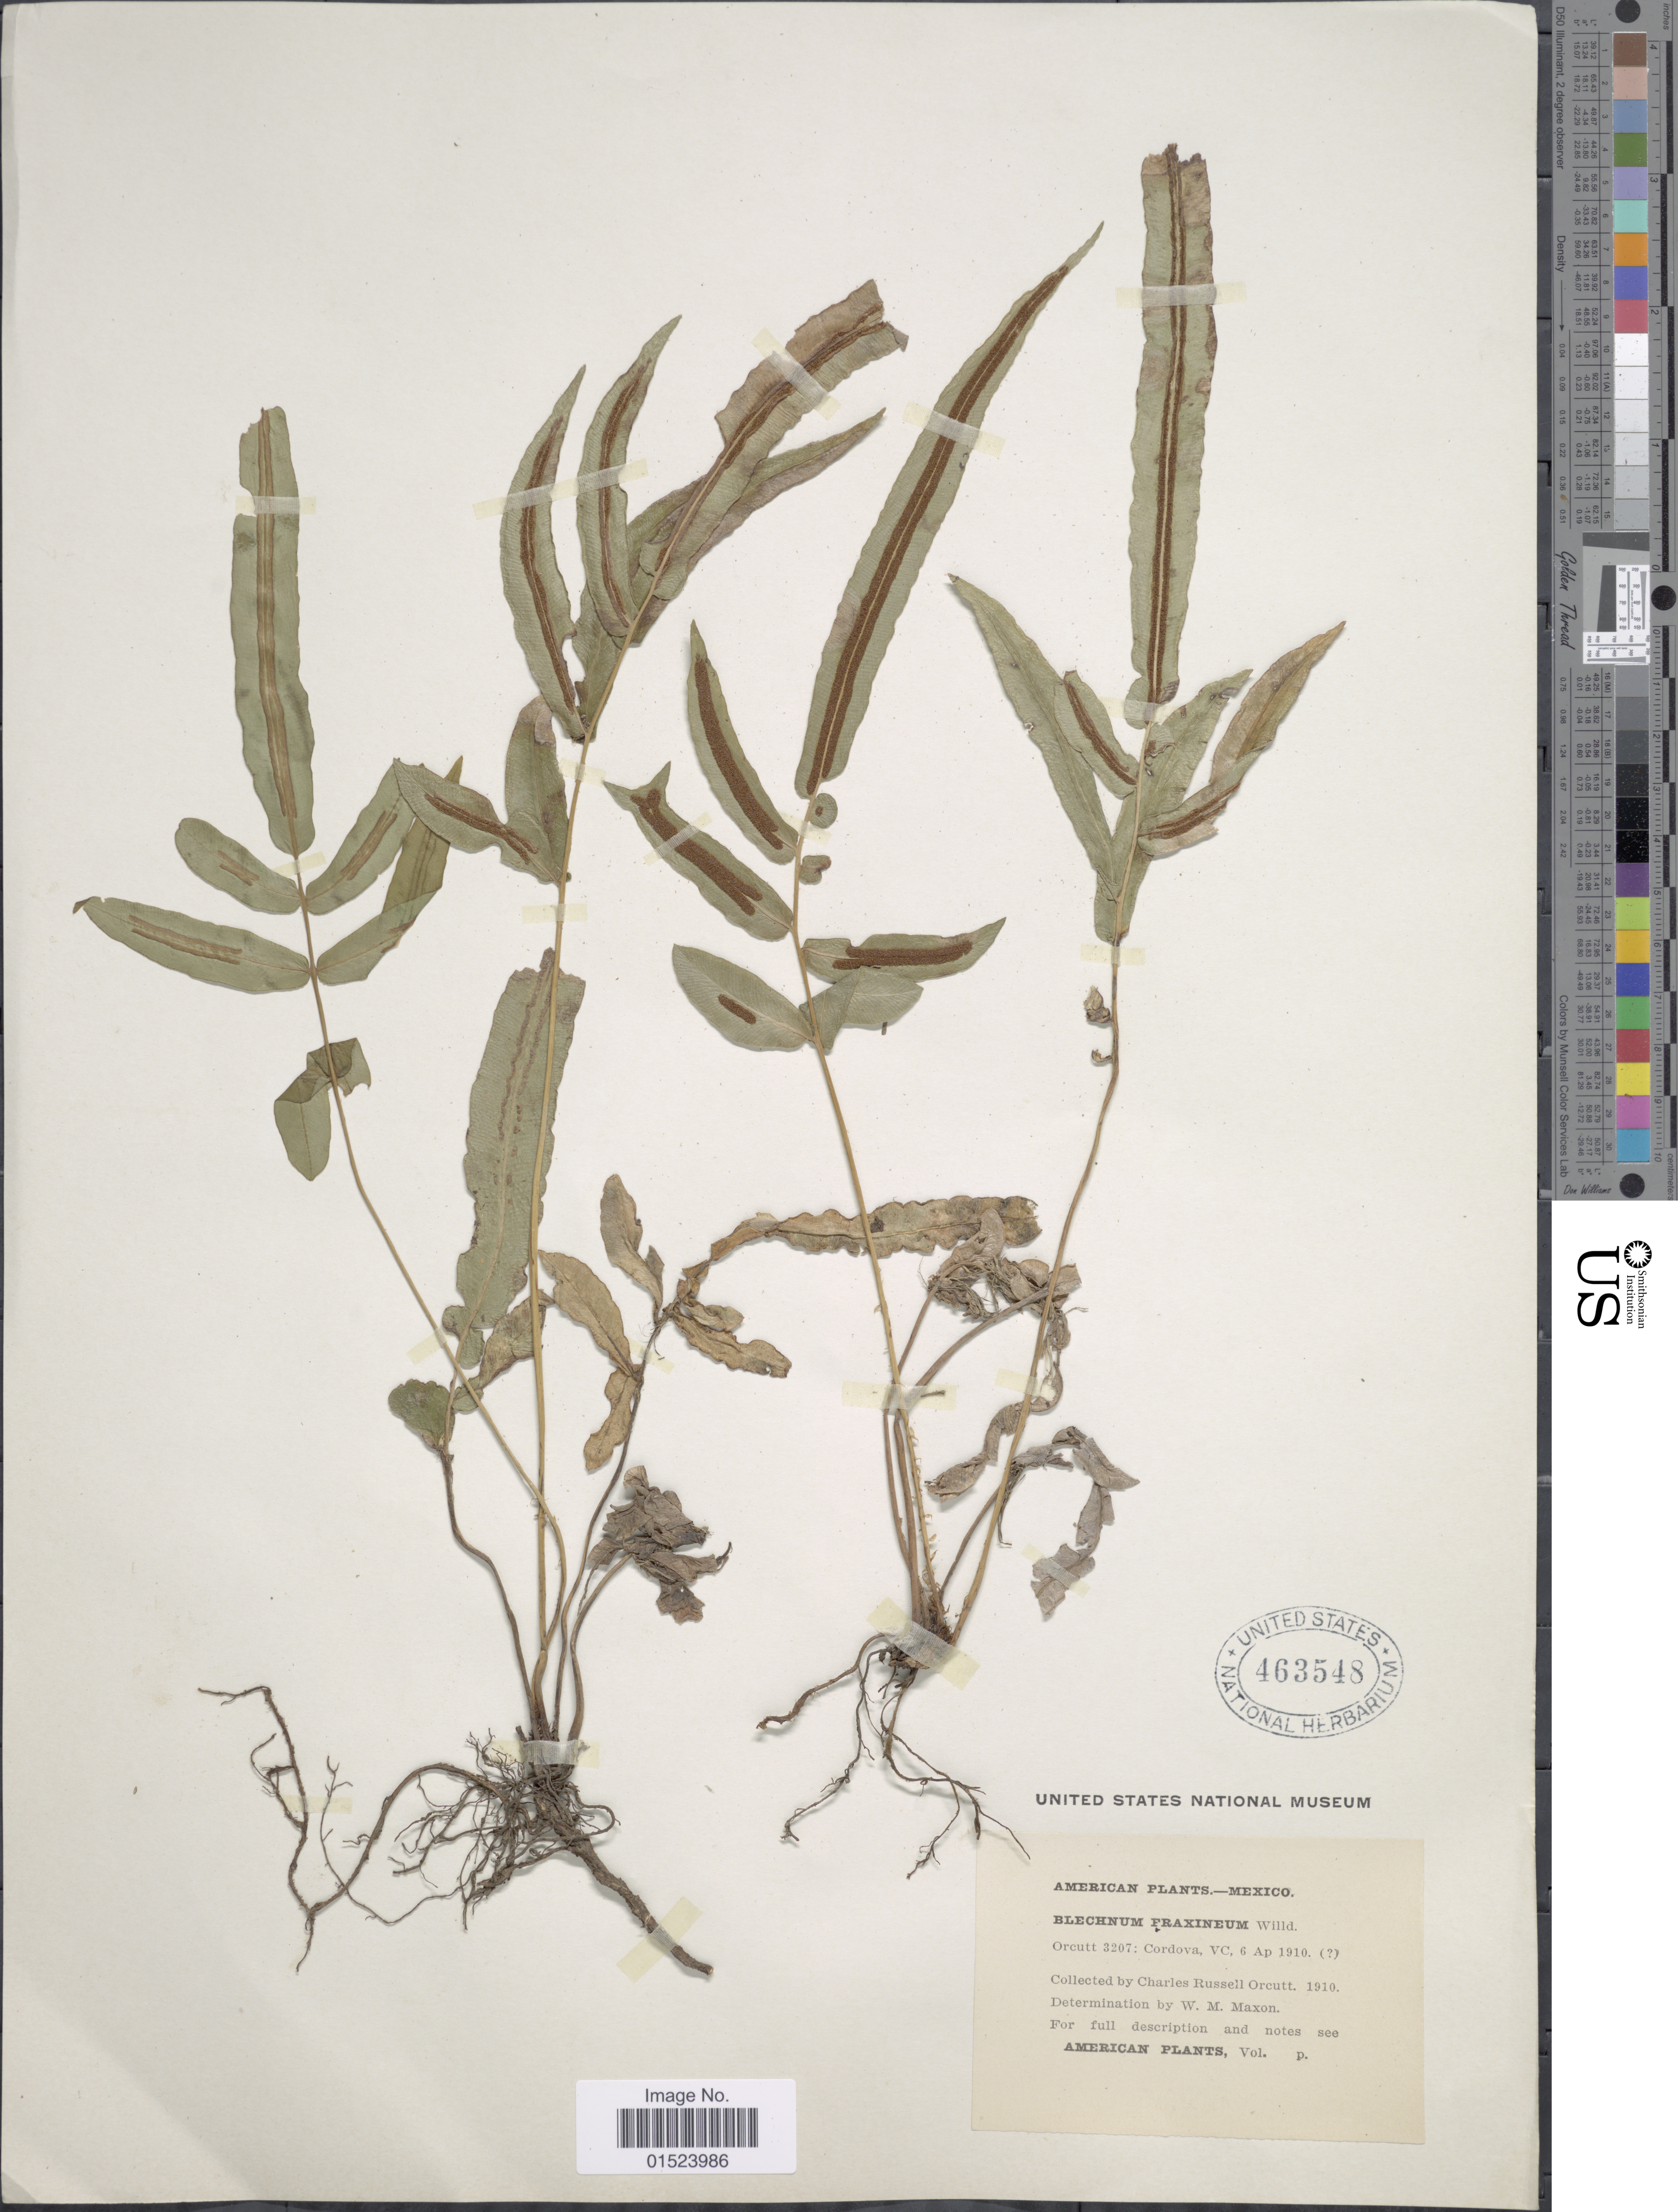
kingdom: Plantae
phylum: Tracheophyta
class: Polypodiopsida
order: Polypodiales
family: Blechnaceae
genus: Blechnum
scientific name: Blechnum x fraxineum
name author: Willd.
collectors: C. R. Orcutt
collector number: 3207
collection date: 1910-04-06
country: Mexico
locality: American Plants, Cordova, VC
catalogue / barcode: US 463548